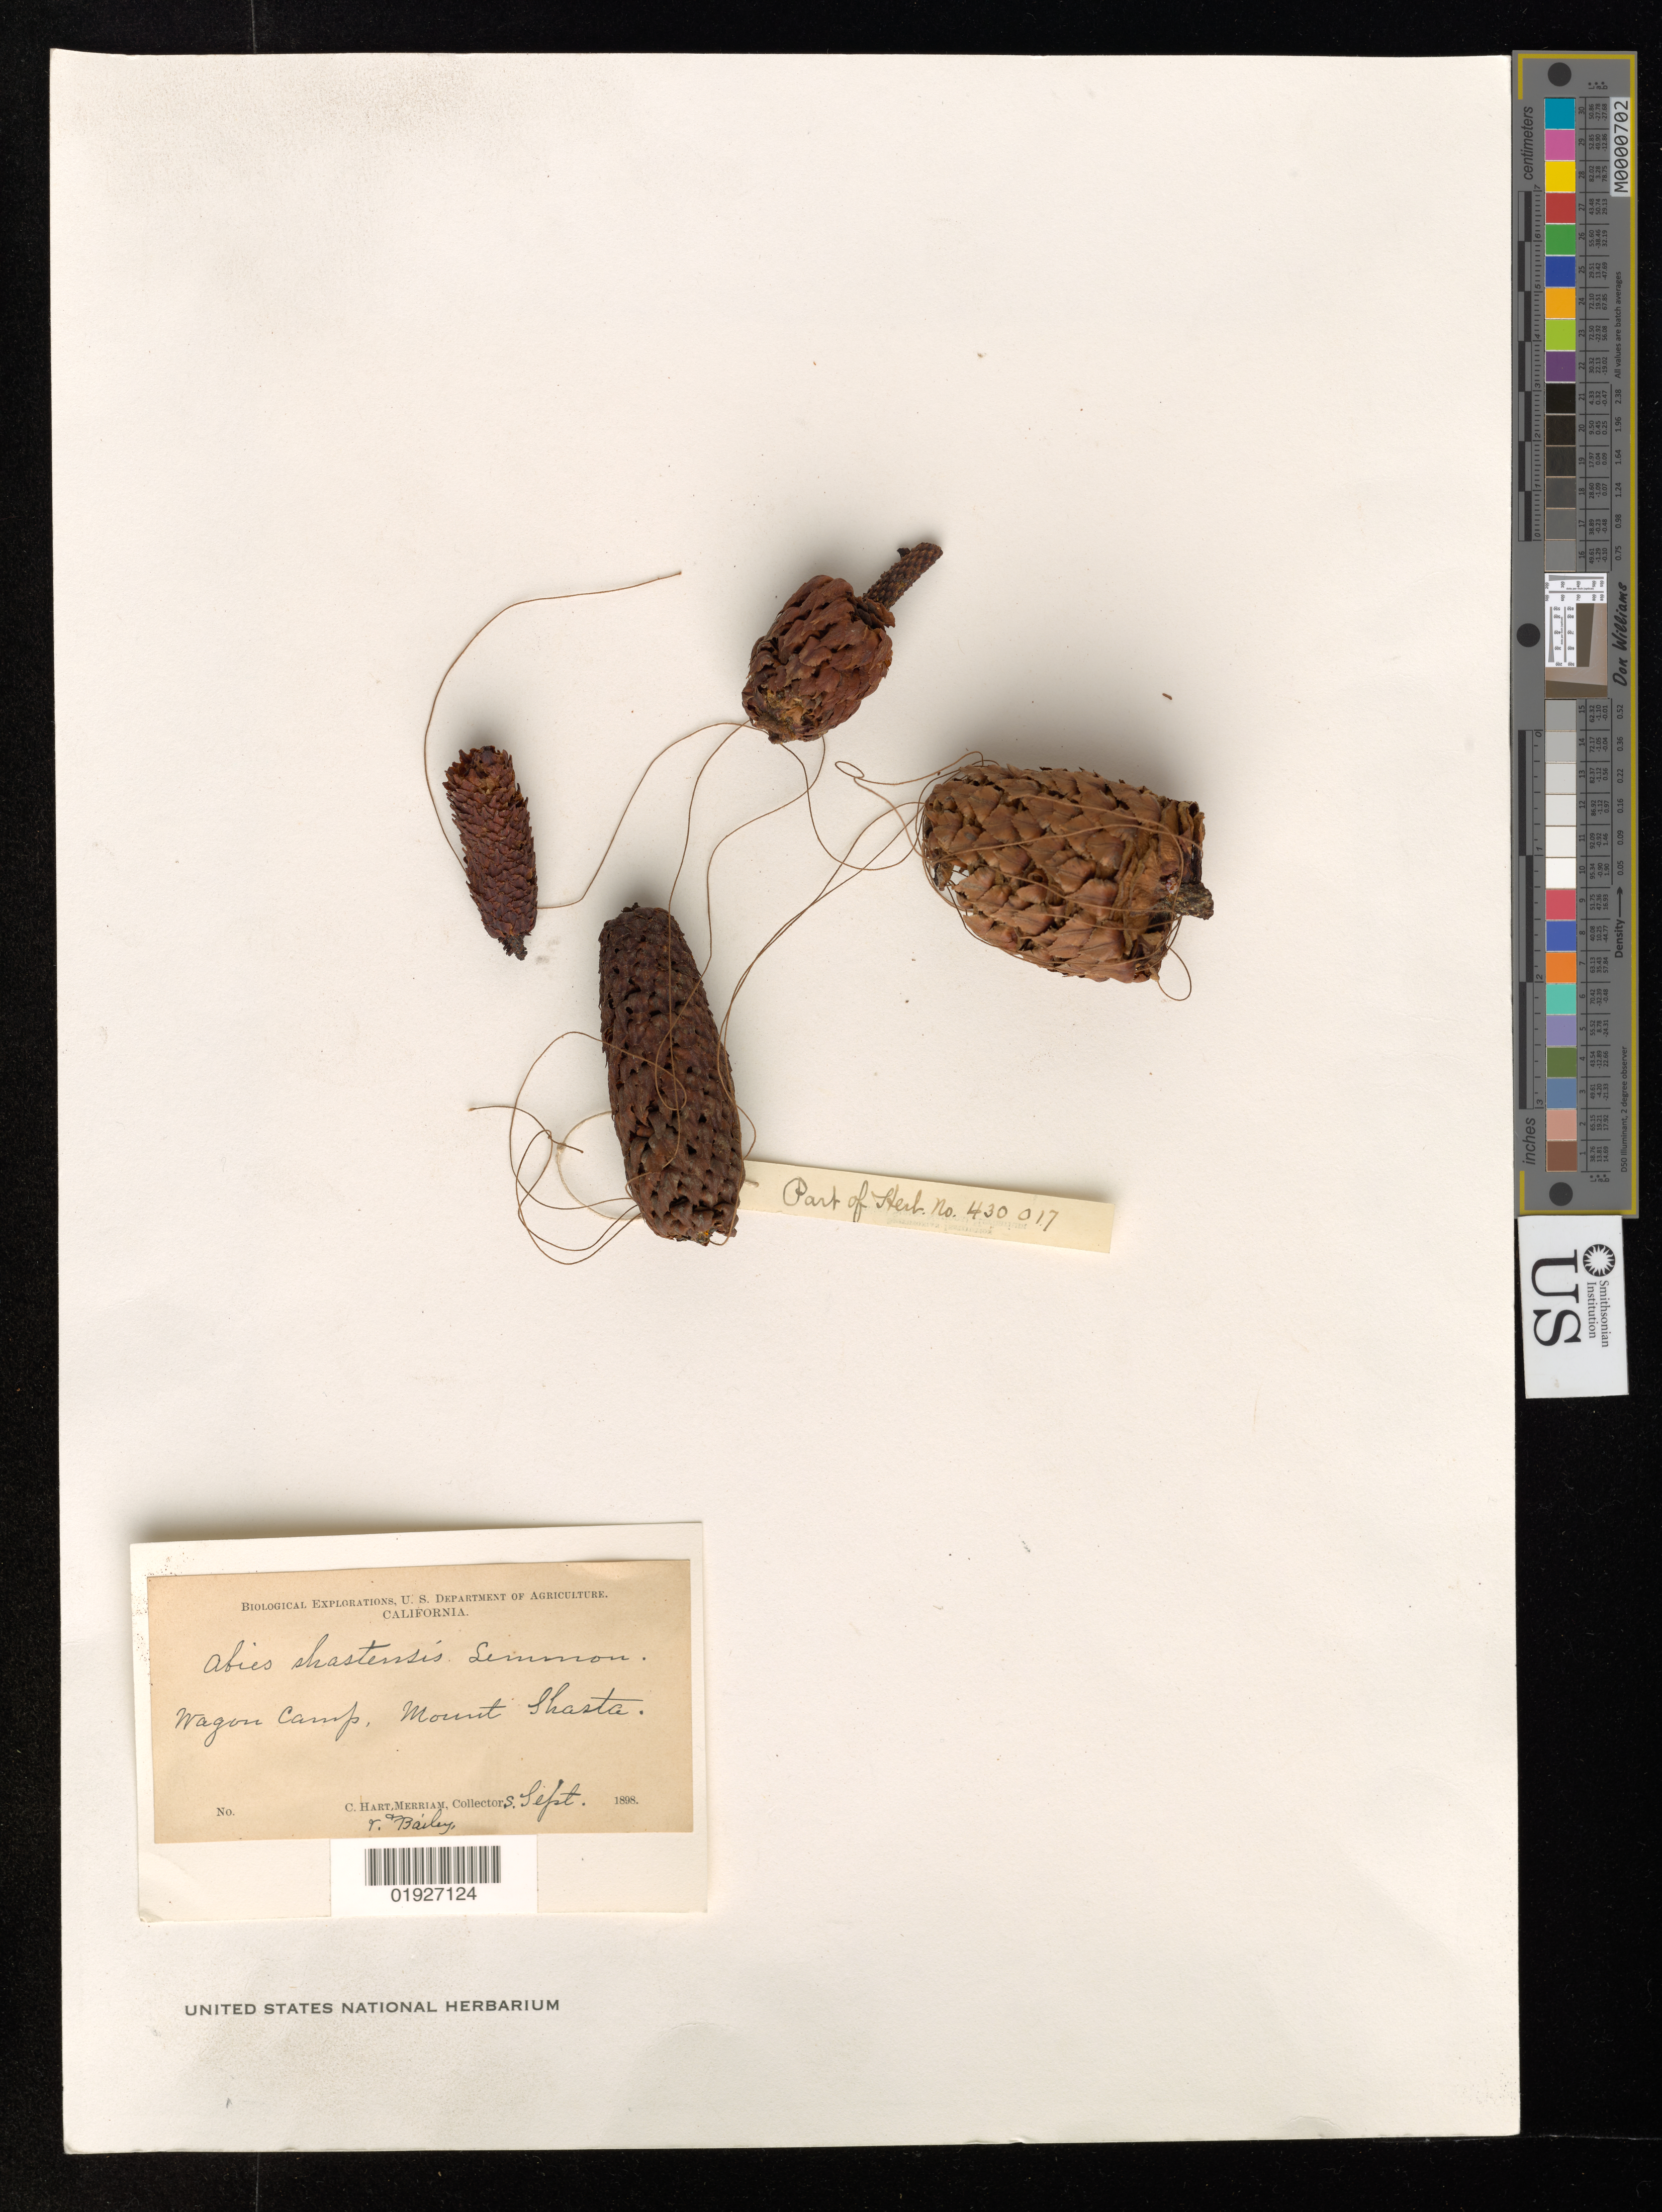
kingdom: Plantae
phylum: Tracheophyta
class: Pinopsida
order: Pinales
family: Pinaceae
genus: Abies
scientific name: Abies magnifica var. shastensis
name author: Lemmon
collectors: C. Merriam & V. O. Bailey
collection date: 1898-09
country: United States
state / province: California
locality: Mt. Shasta, Wagon camp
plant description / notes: Herb. no. 430017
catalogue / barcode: US 430017